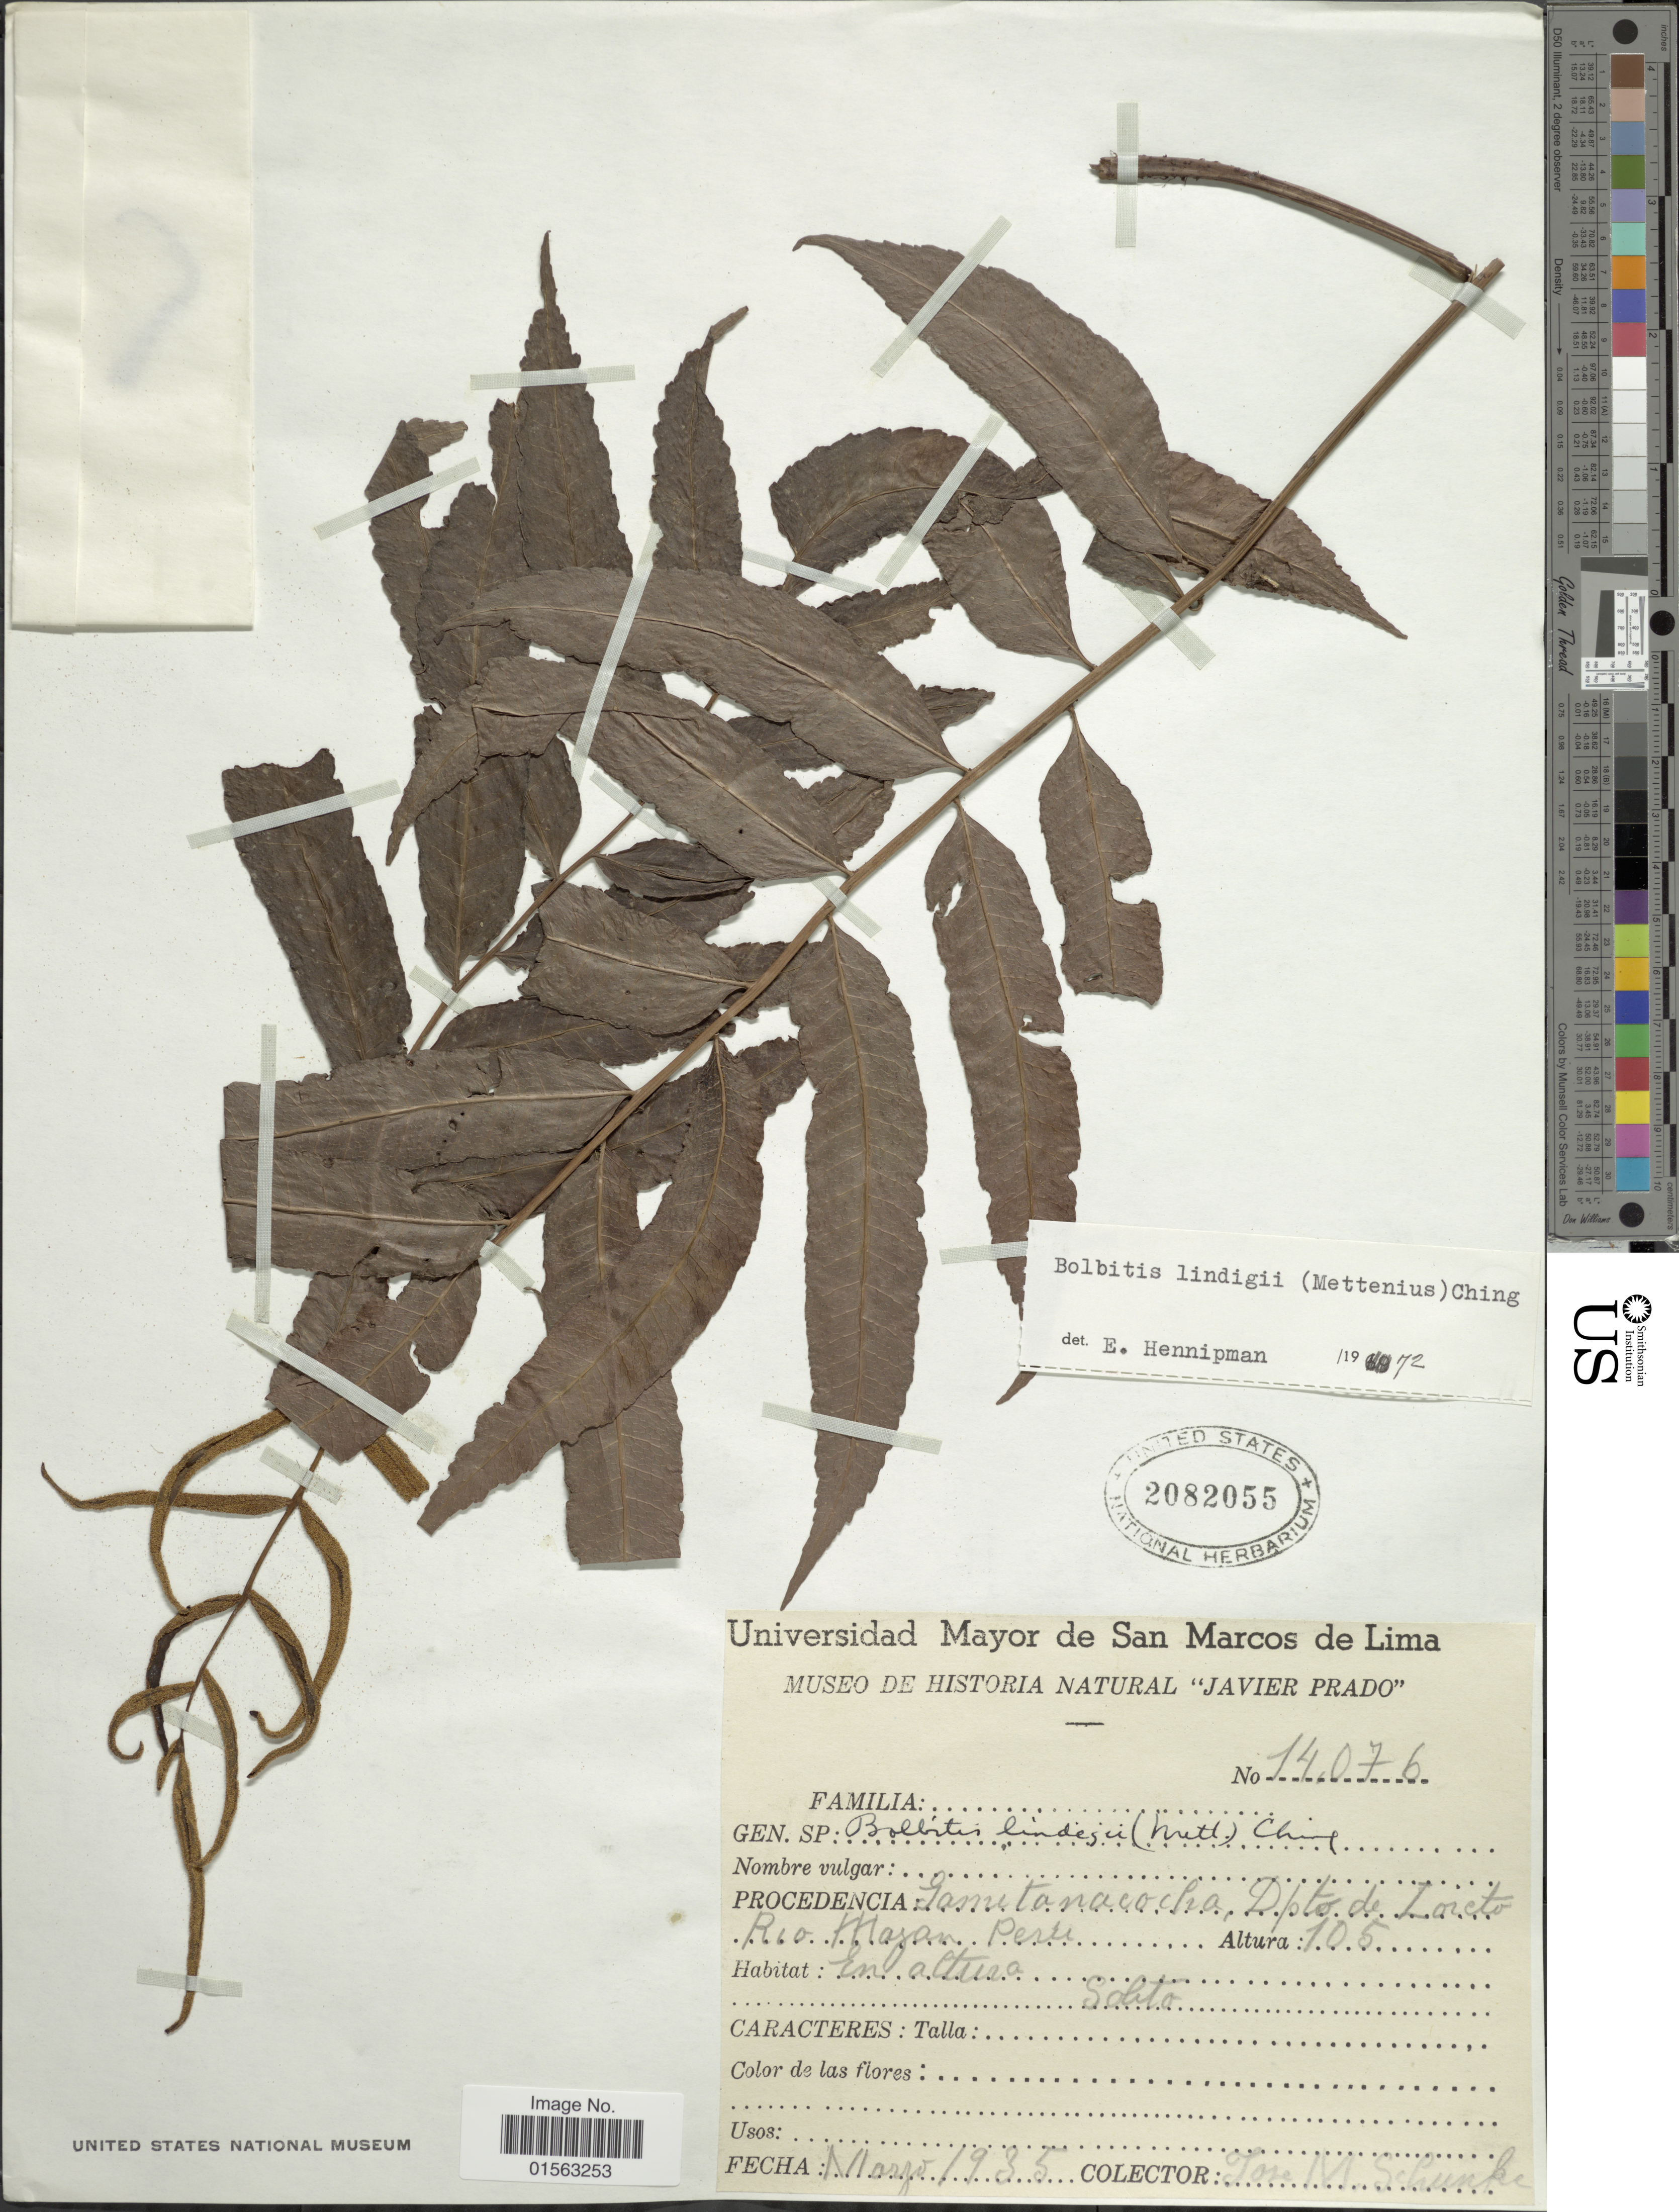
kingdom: Plantae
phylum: Tracheophyta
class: Polypodiopsida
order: Polypodiales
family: Dryopteridaceae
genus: Mickelia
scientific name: Mickelia lindigii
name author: (Mett.) R.C. Moran et al.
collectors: J. M. Schunke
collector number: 14076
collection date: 1935-05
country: Peru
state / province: Loreto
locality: Ganu tanacocha Dpto de Loreto, Rio Mayan Peru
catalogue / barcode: US 2082055